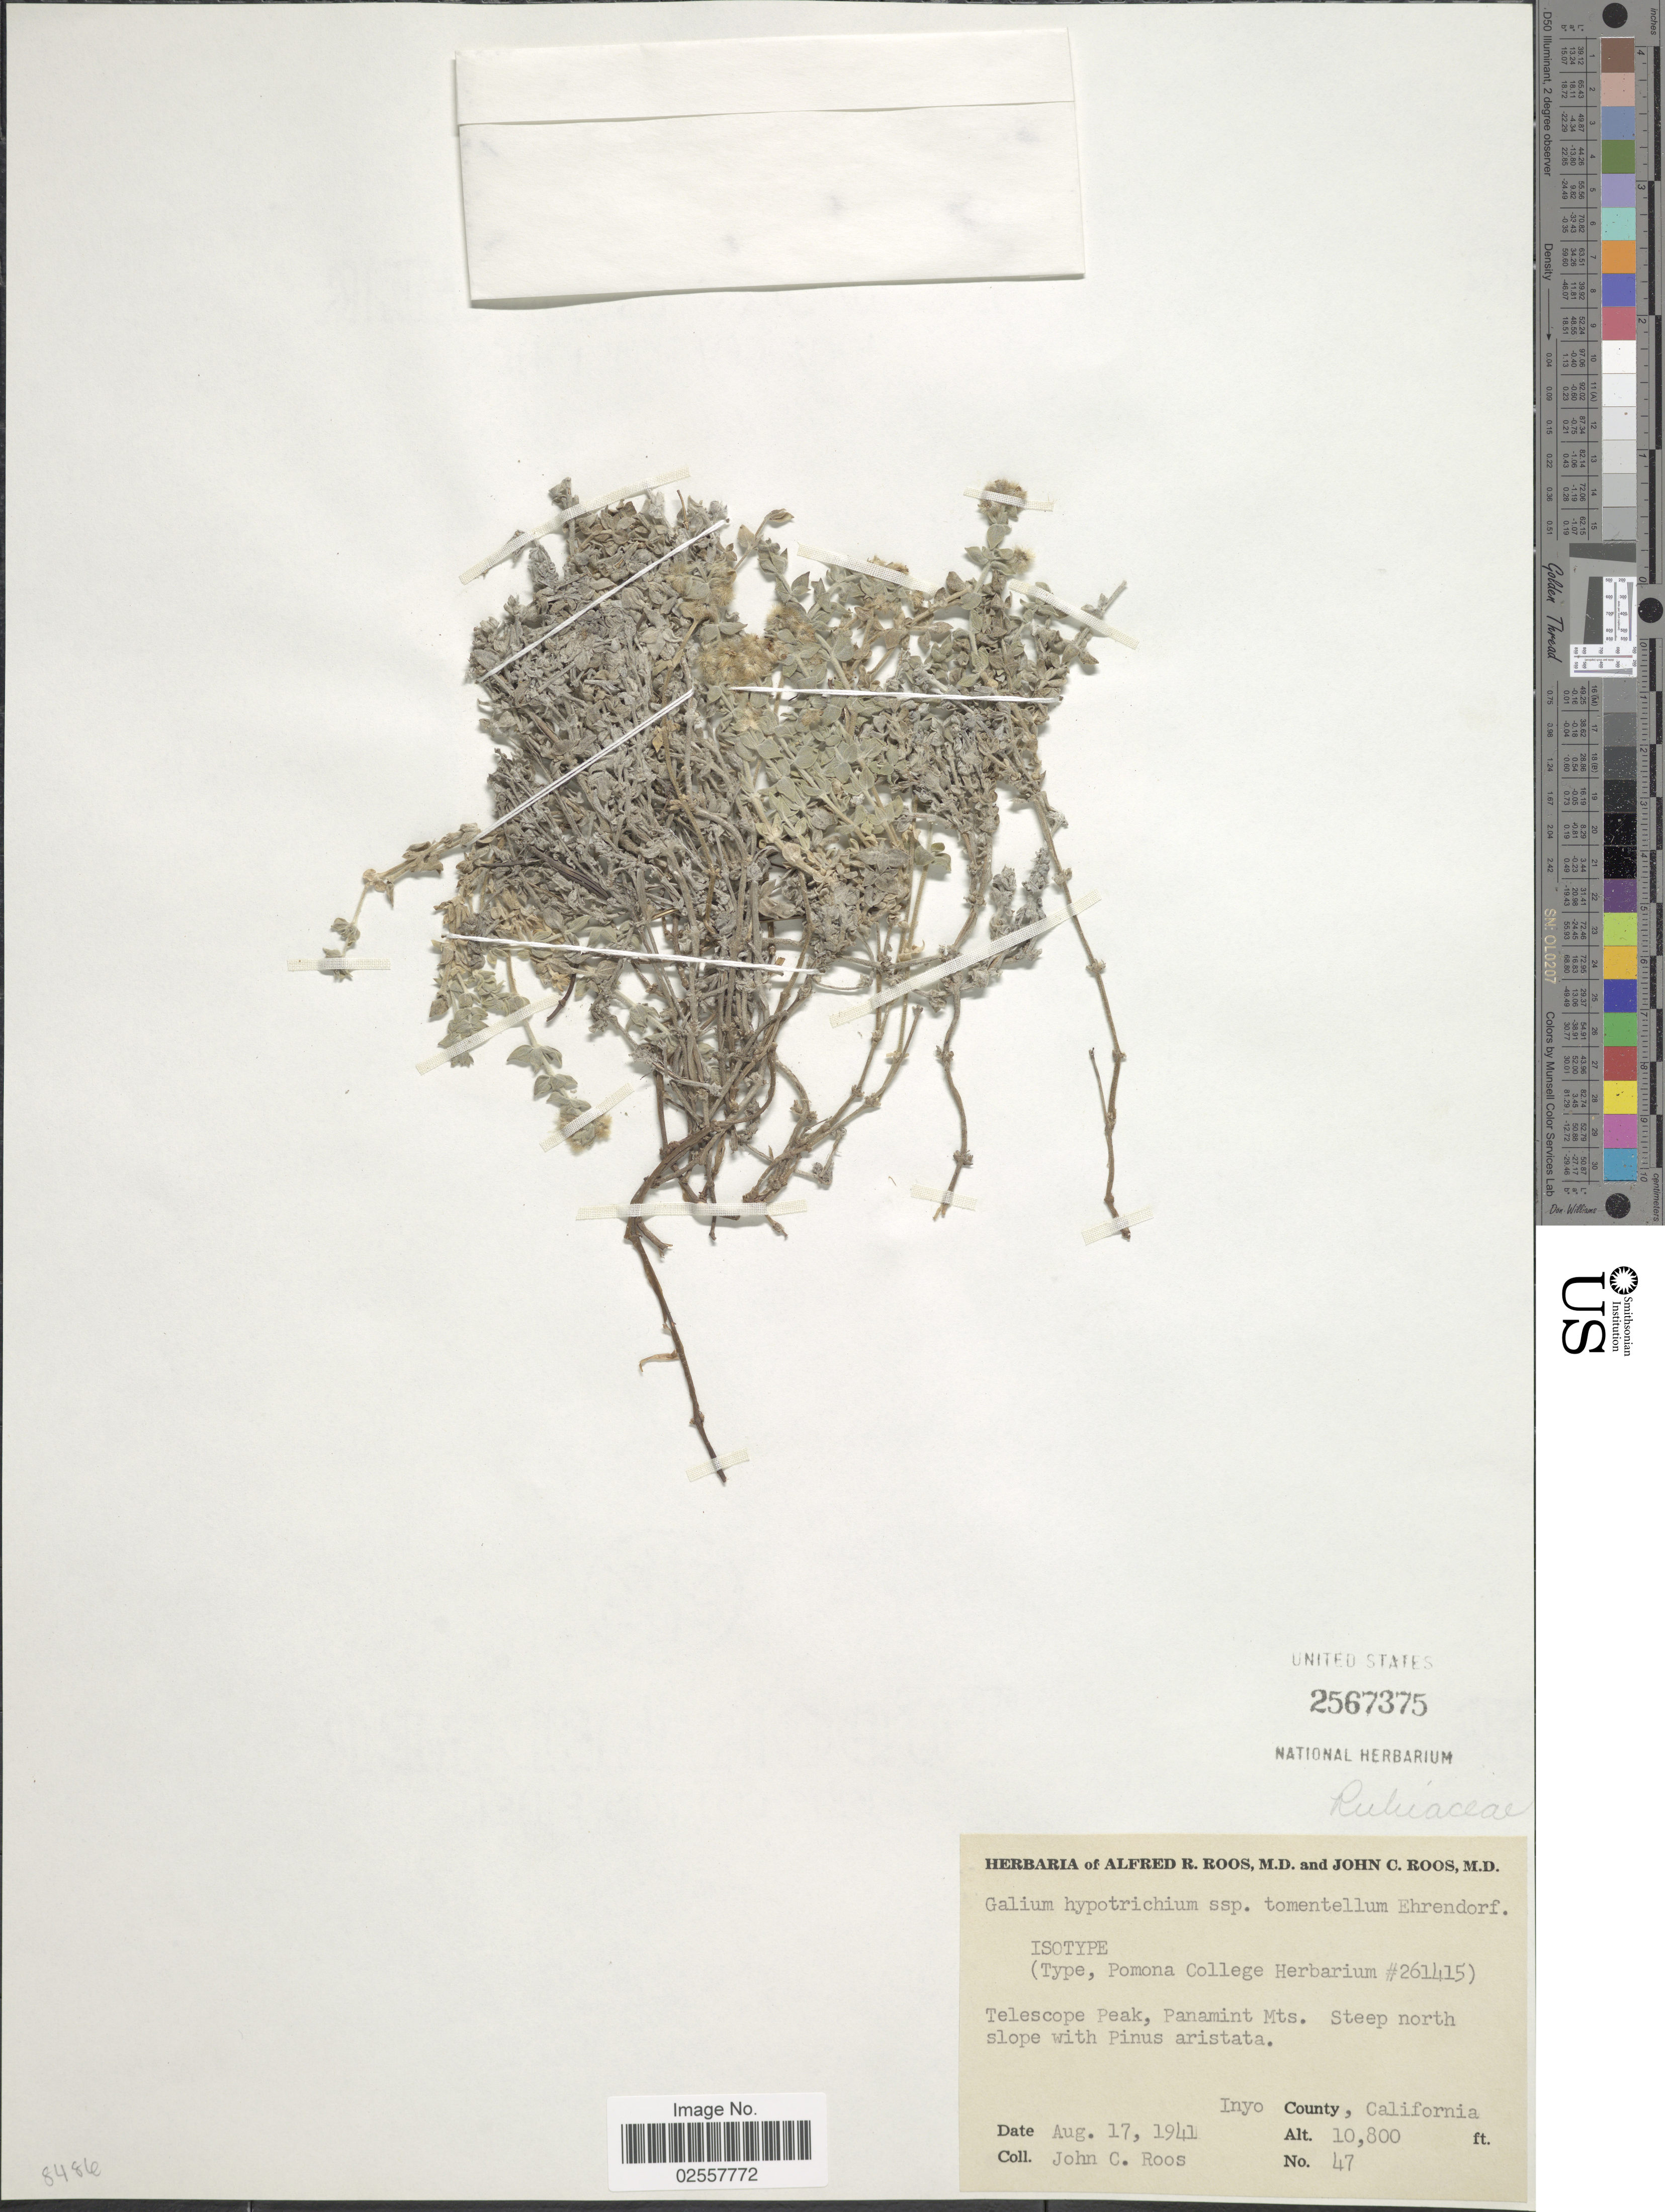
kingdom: Plantae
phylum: Tracheophyta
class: Magnoliopsida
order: Gentianales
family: Rubiaceae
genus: Galium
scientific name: Galium hypotrichium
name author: A. Gray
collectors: J. C. Roos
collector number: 47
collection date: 1941-08-17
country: United States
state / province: California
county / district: Inyo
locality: Telescope Peak, Panamint Mts. Inyo County.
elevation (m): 3292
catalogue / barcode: US 2567375